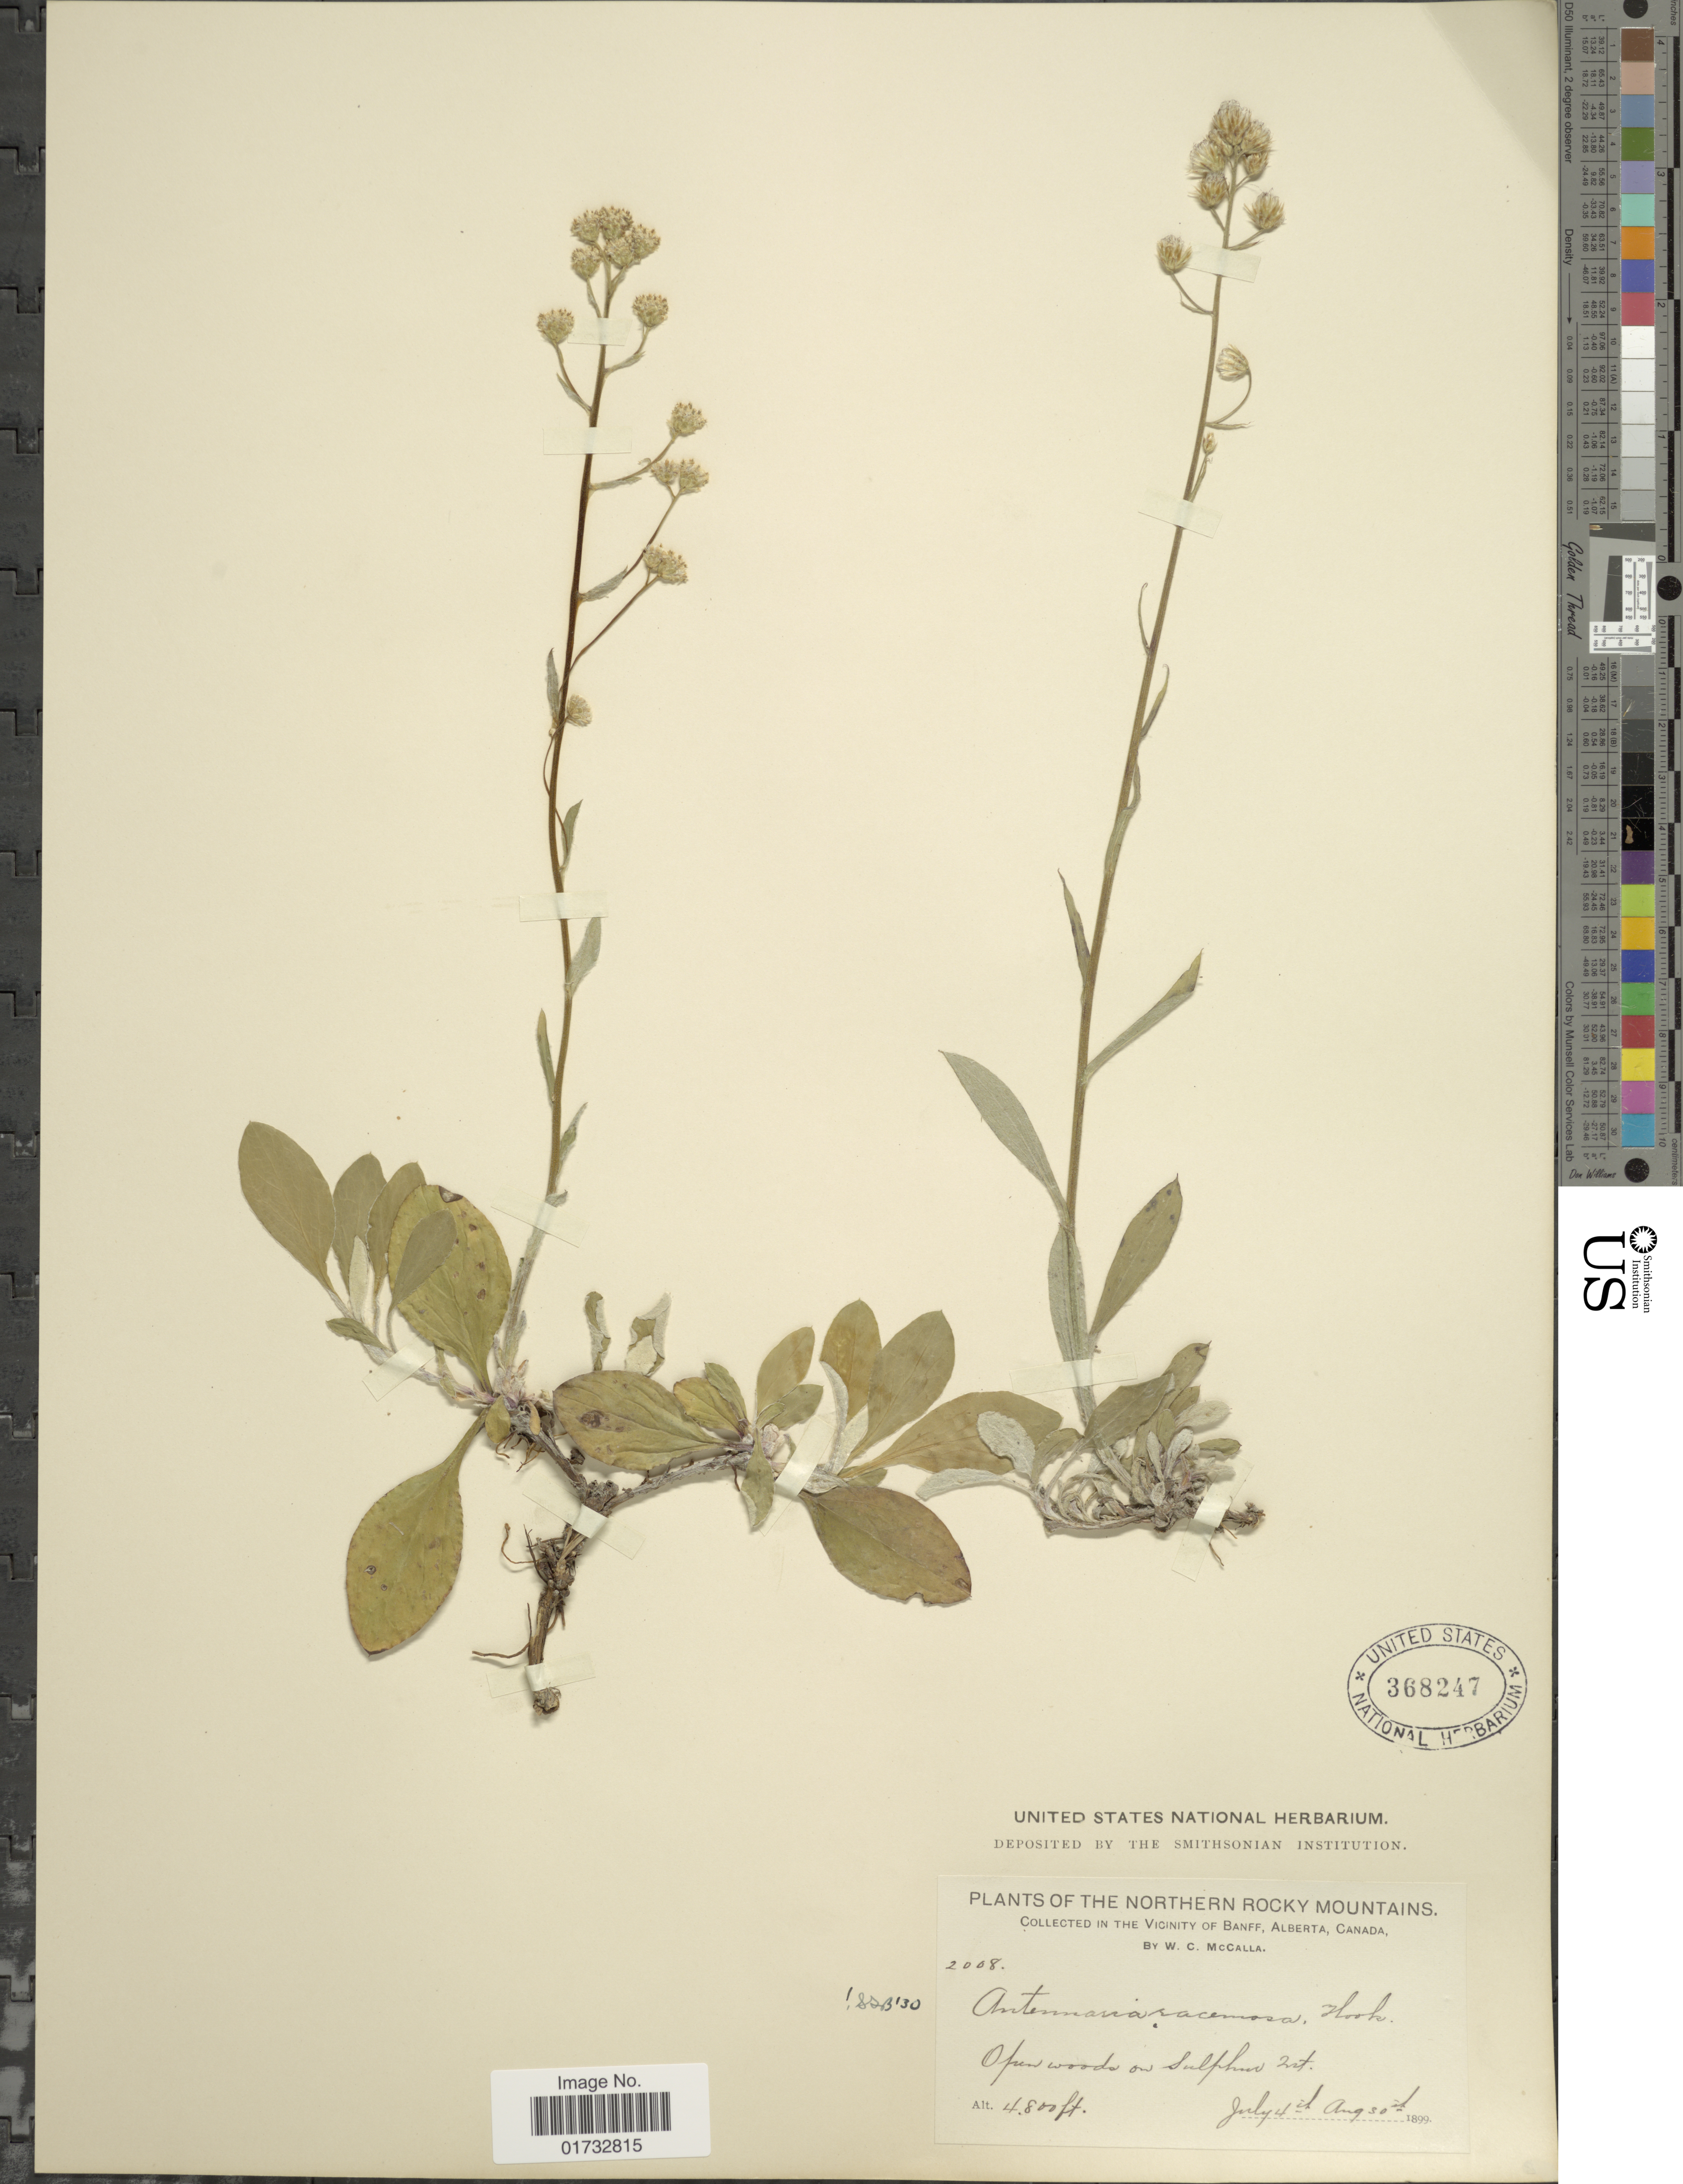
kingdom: Plantae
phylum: Tracheophyta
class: Magnoliopsida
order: Asterales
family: Asteraceae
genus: Antennaria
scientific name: Antennaria racemosa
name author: Hook.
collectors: W. McCalla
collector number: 2008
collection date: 1899-07-04/1899-08-30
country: Canada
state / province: Alberta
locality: Vicinity of Banff. Northern Rocky Mountains. on Sulphur Mt.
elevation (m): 1463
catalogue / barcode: US 368247